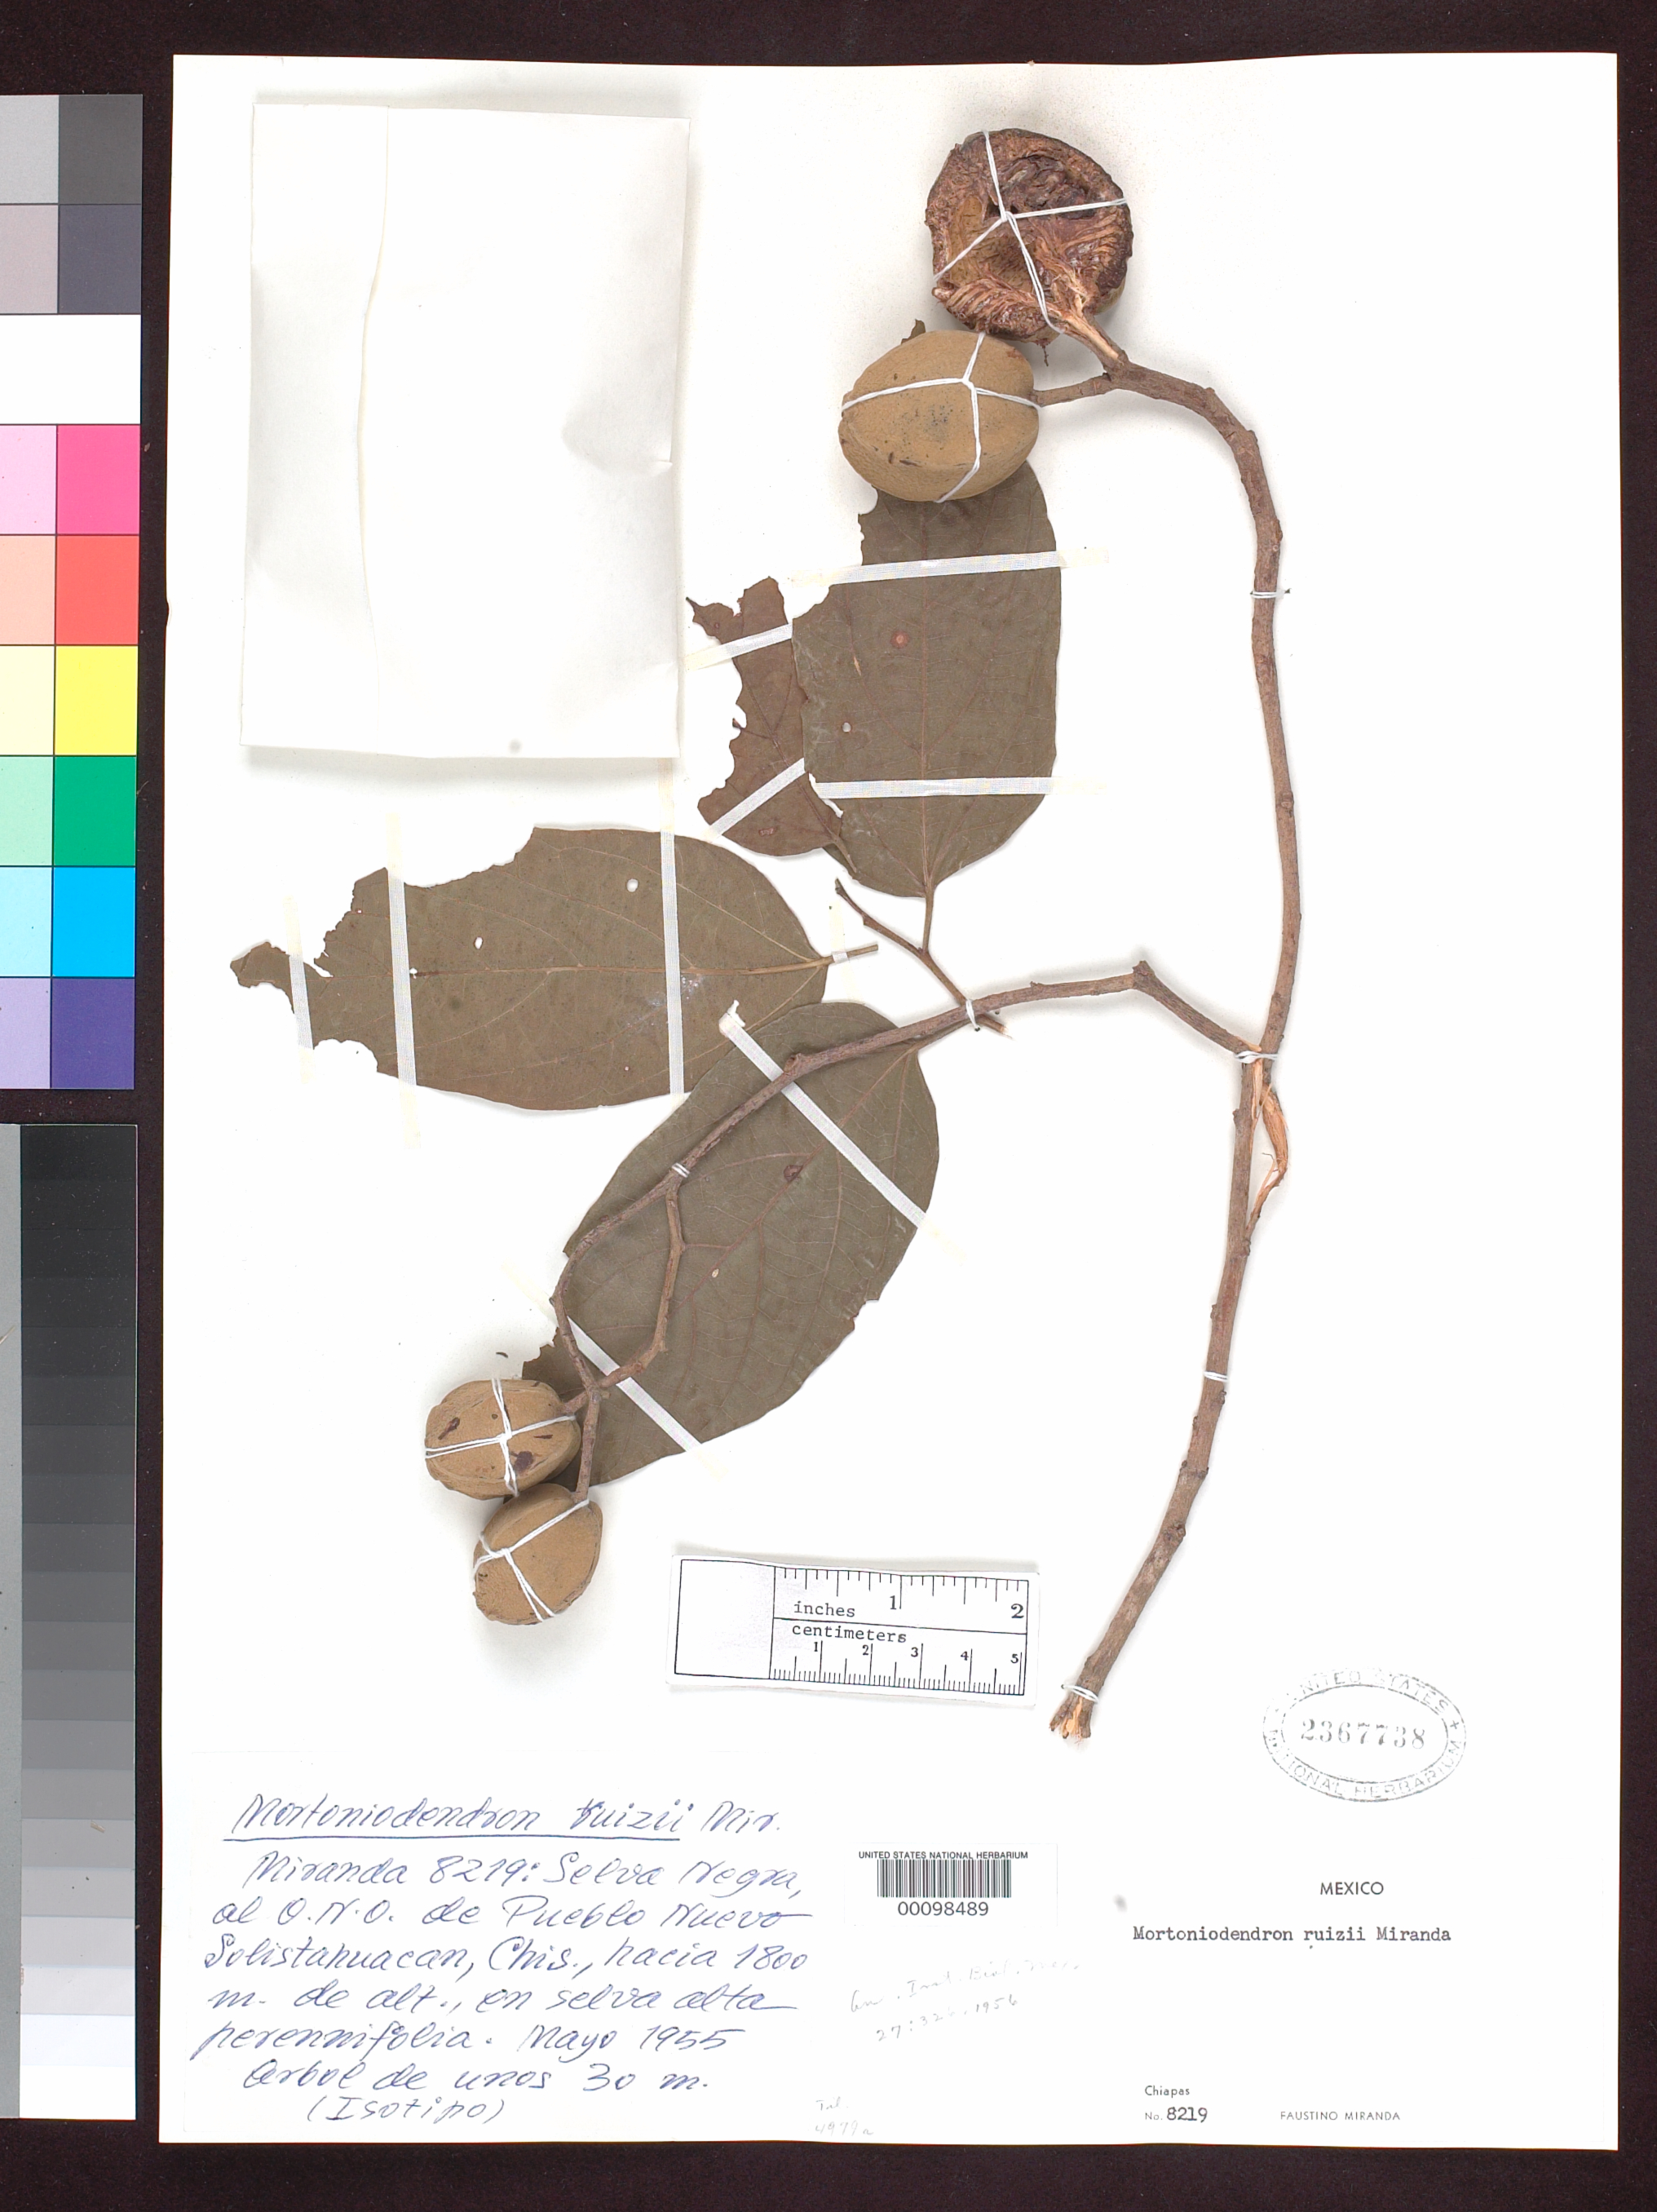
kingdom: Plantae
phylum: Tracheophyta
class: Magnoliopsida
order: Malvales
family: Malvaceae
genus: Mortoniodendron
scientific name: Mortoniodendron ruizii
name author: Miranda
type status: Isotype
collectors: F. Miranda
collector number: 8219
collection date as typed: May 1955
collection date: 1955-05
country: Mexico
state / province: Chiapas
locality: Selva Negra, O.N.O. de Pueblo Solistahuacán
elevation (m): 1800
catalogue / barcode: US 2367738